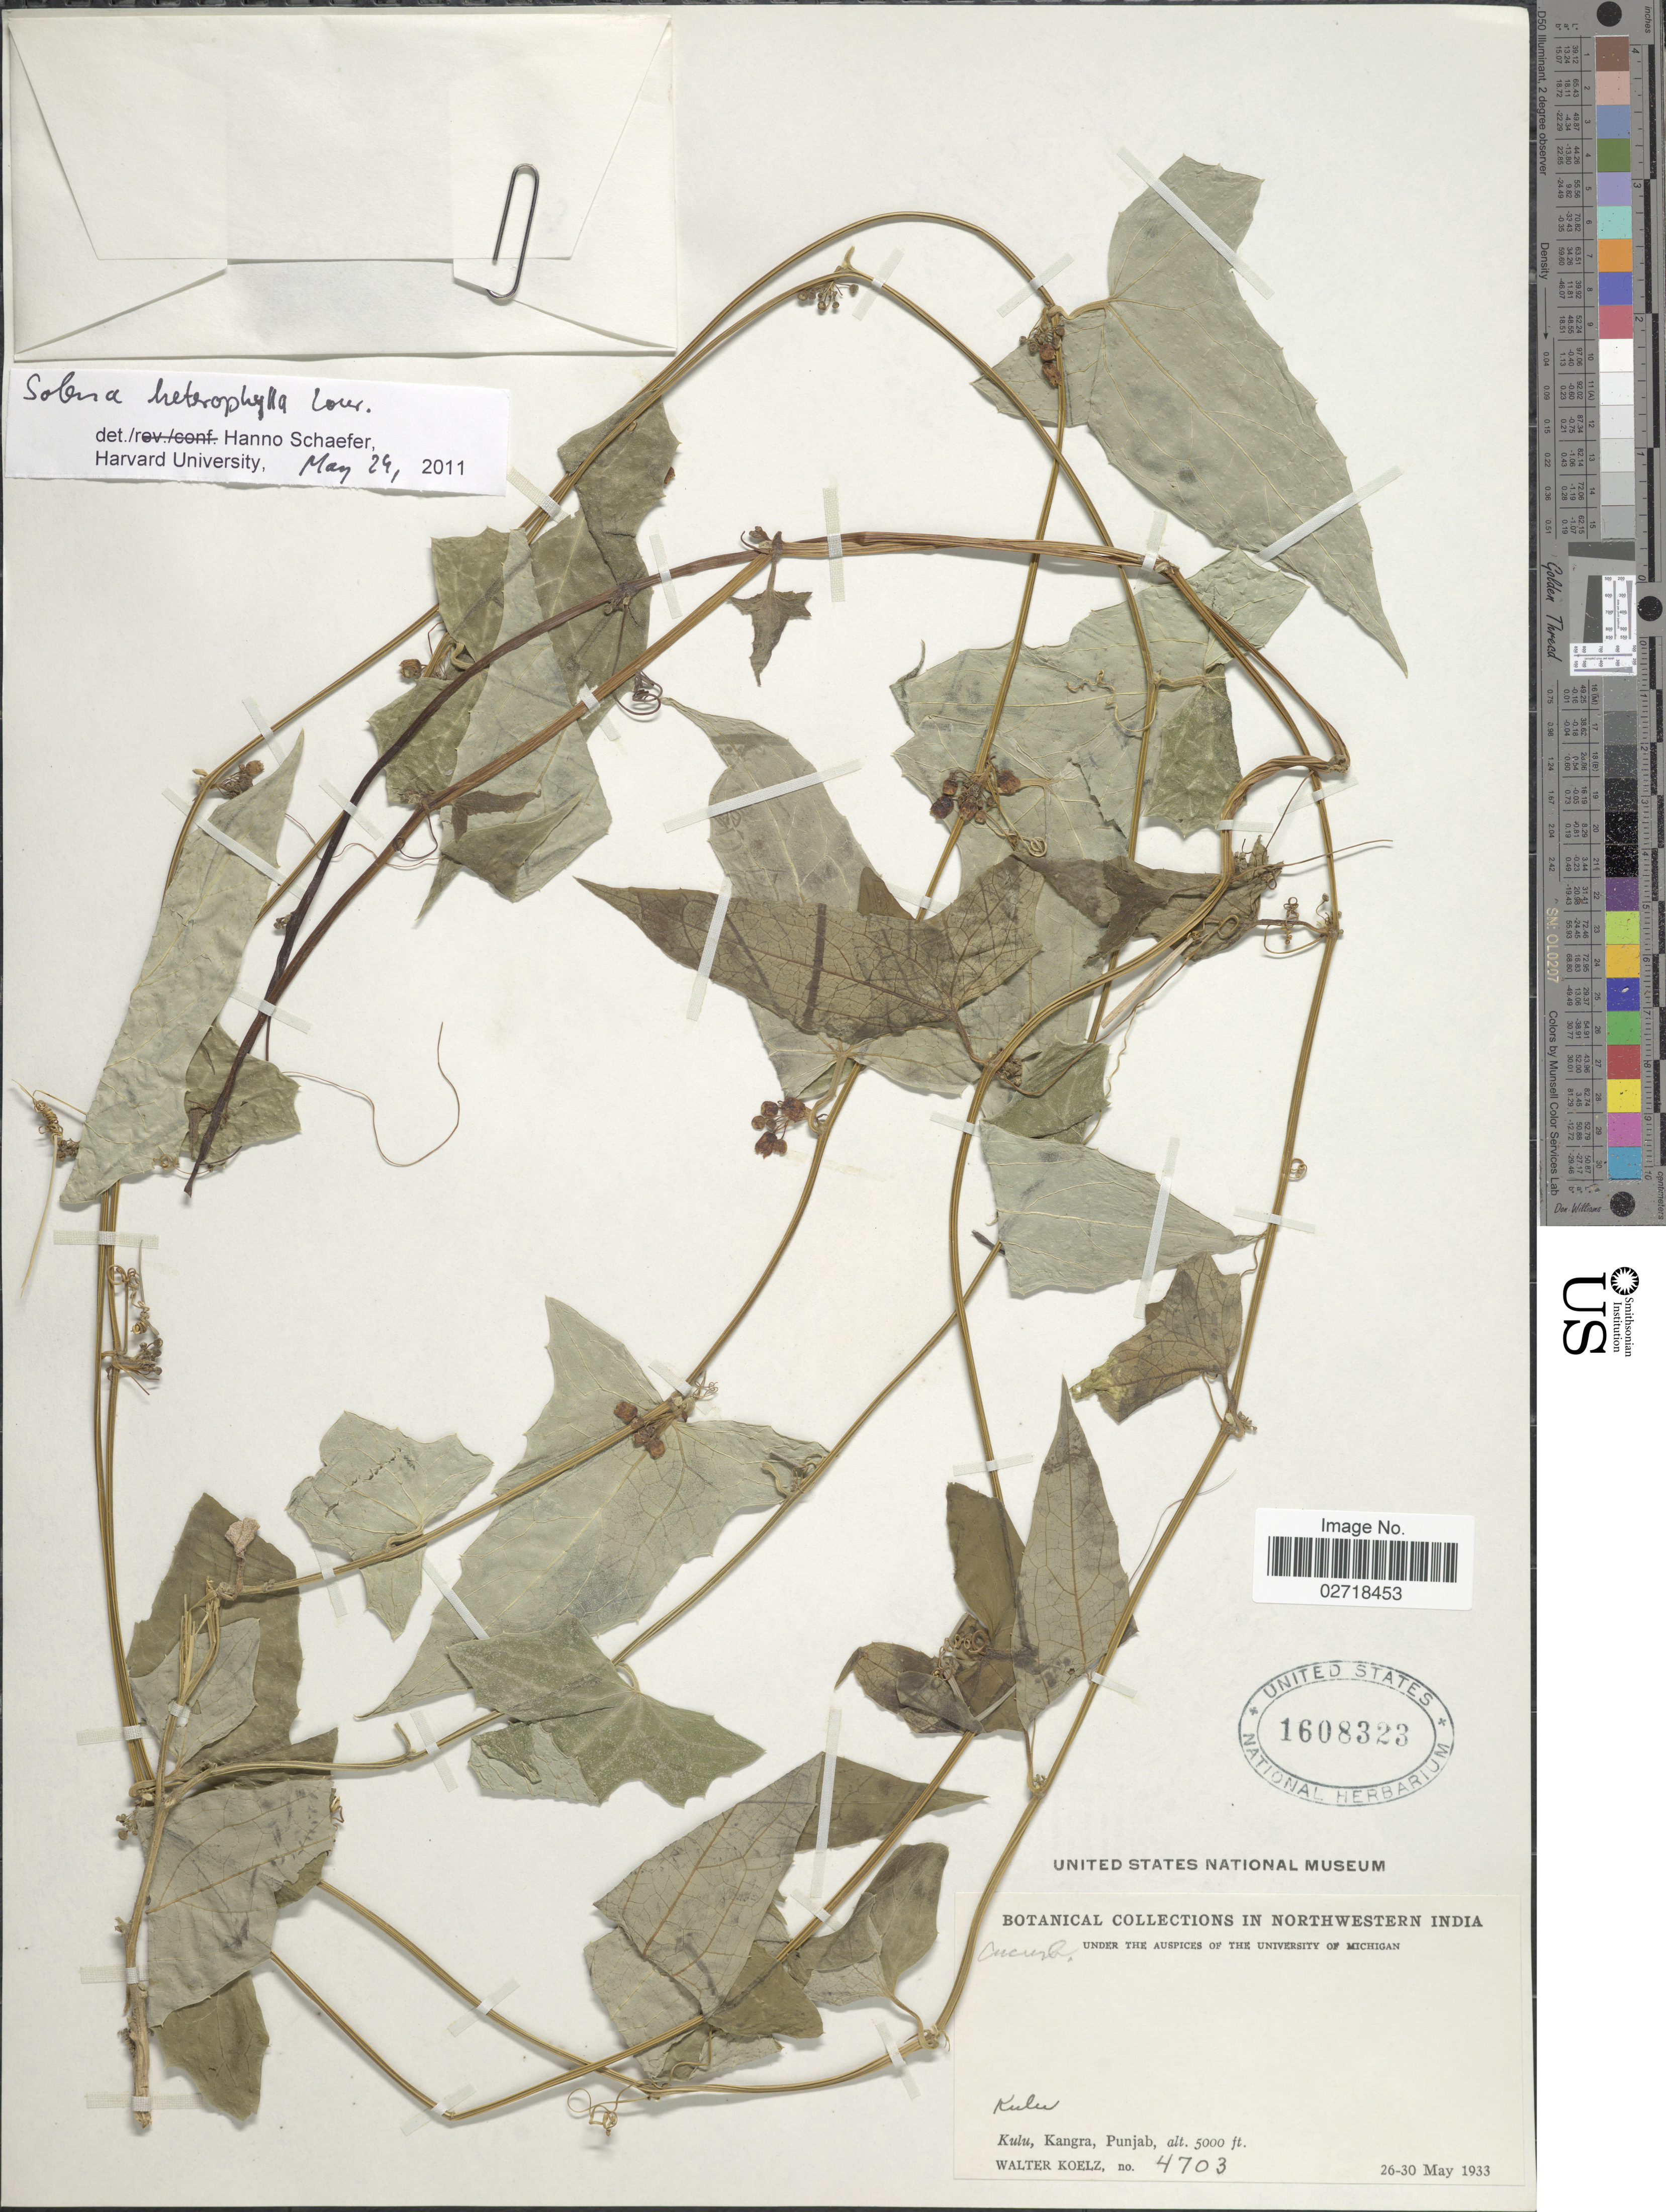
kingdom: Plantae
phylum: Tracheophyta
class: Magnoliopsida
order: Cucurbitales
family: Cucurbitaceae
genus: Solena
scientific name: Solena heterophylla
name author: Lour.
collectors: W. N. Koelz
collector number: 4703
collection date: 1933-05-26/1933-05-30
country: India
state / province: Punjab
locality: Northwestern India. Kulu, Kangra, Punjab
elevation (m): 1524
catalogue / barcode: US 1608323